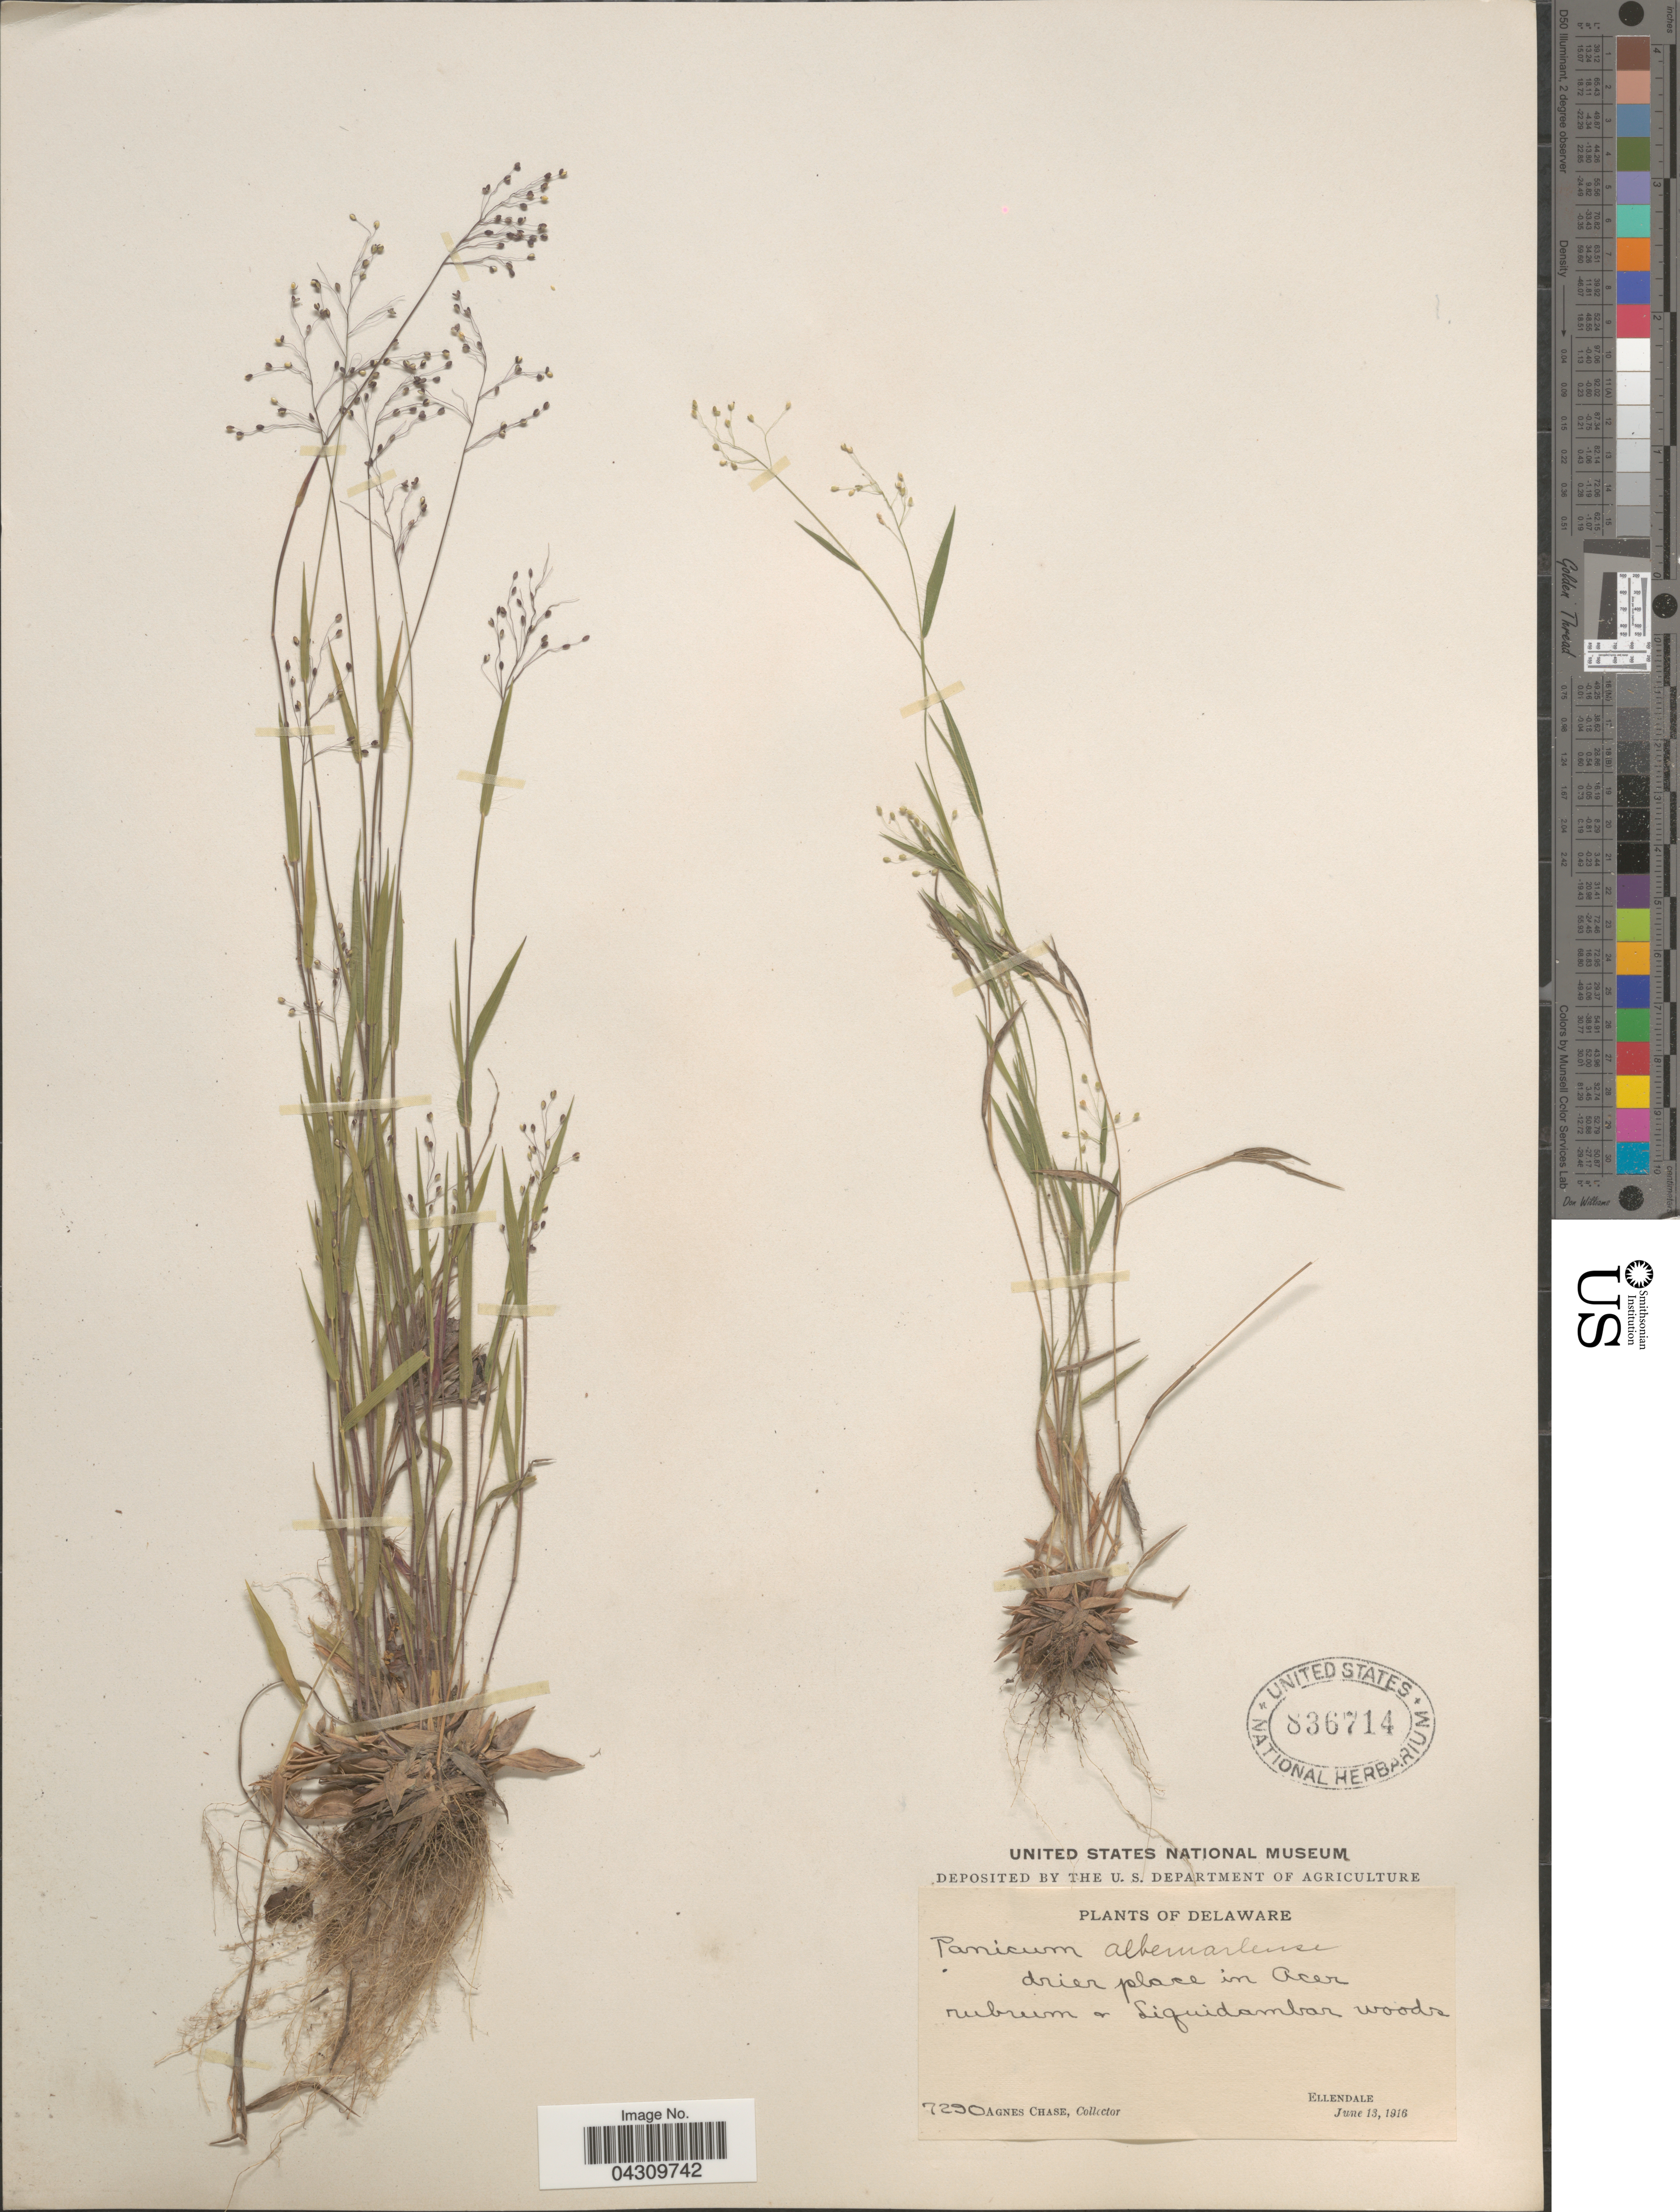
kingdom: Plantae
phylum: Tracheophyta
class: Liliopsida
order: Poales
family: Poaceae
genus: Dichanthelium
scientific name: Dichanthelium acuminatum var. acuminatum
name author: (Sw.) Gould & C.A. Clark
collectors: A. Chase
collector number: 7290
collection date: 1916-06-13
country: United States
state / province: Delaware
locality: Ellendale.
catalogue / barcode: US 836714